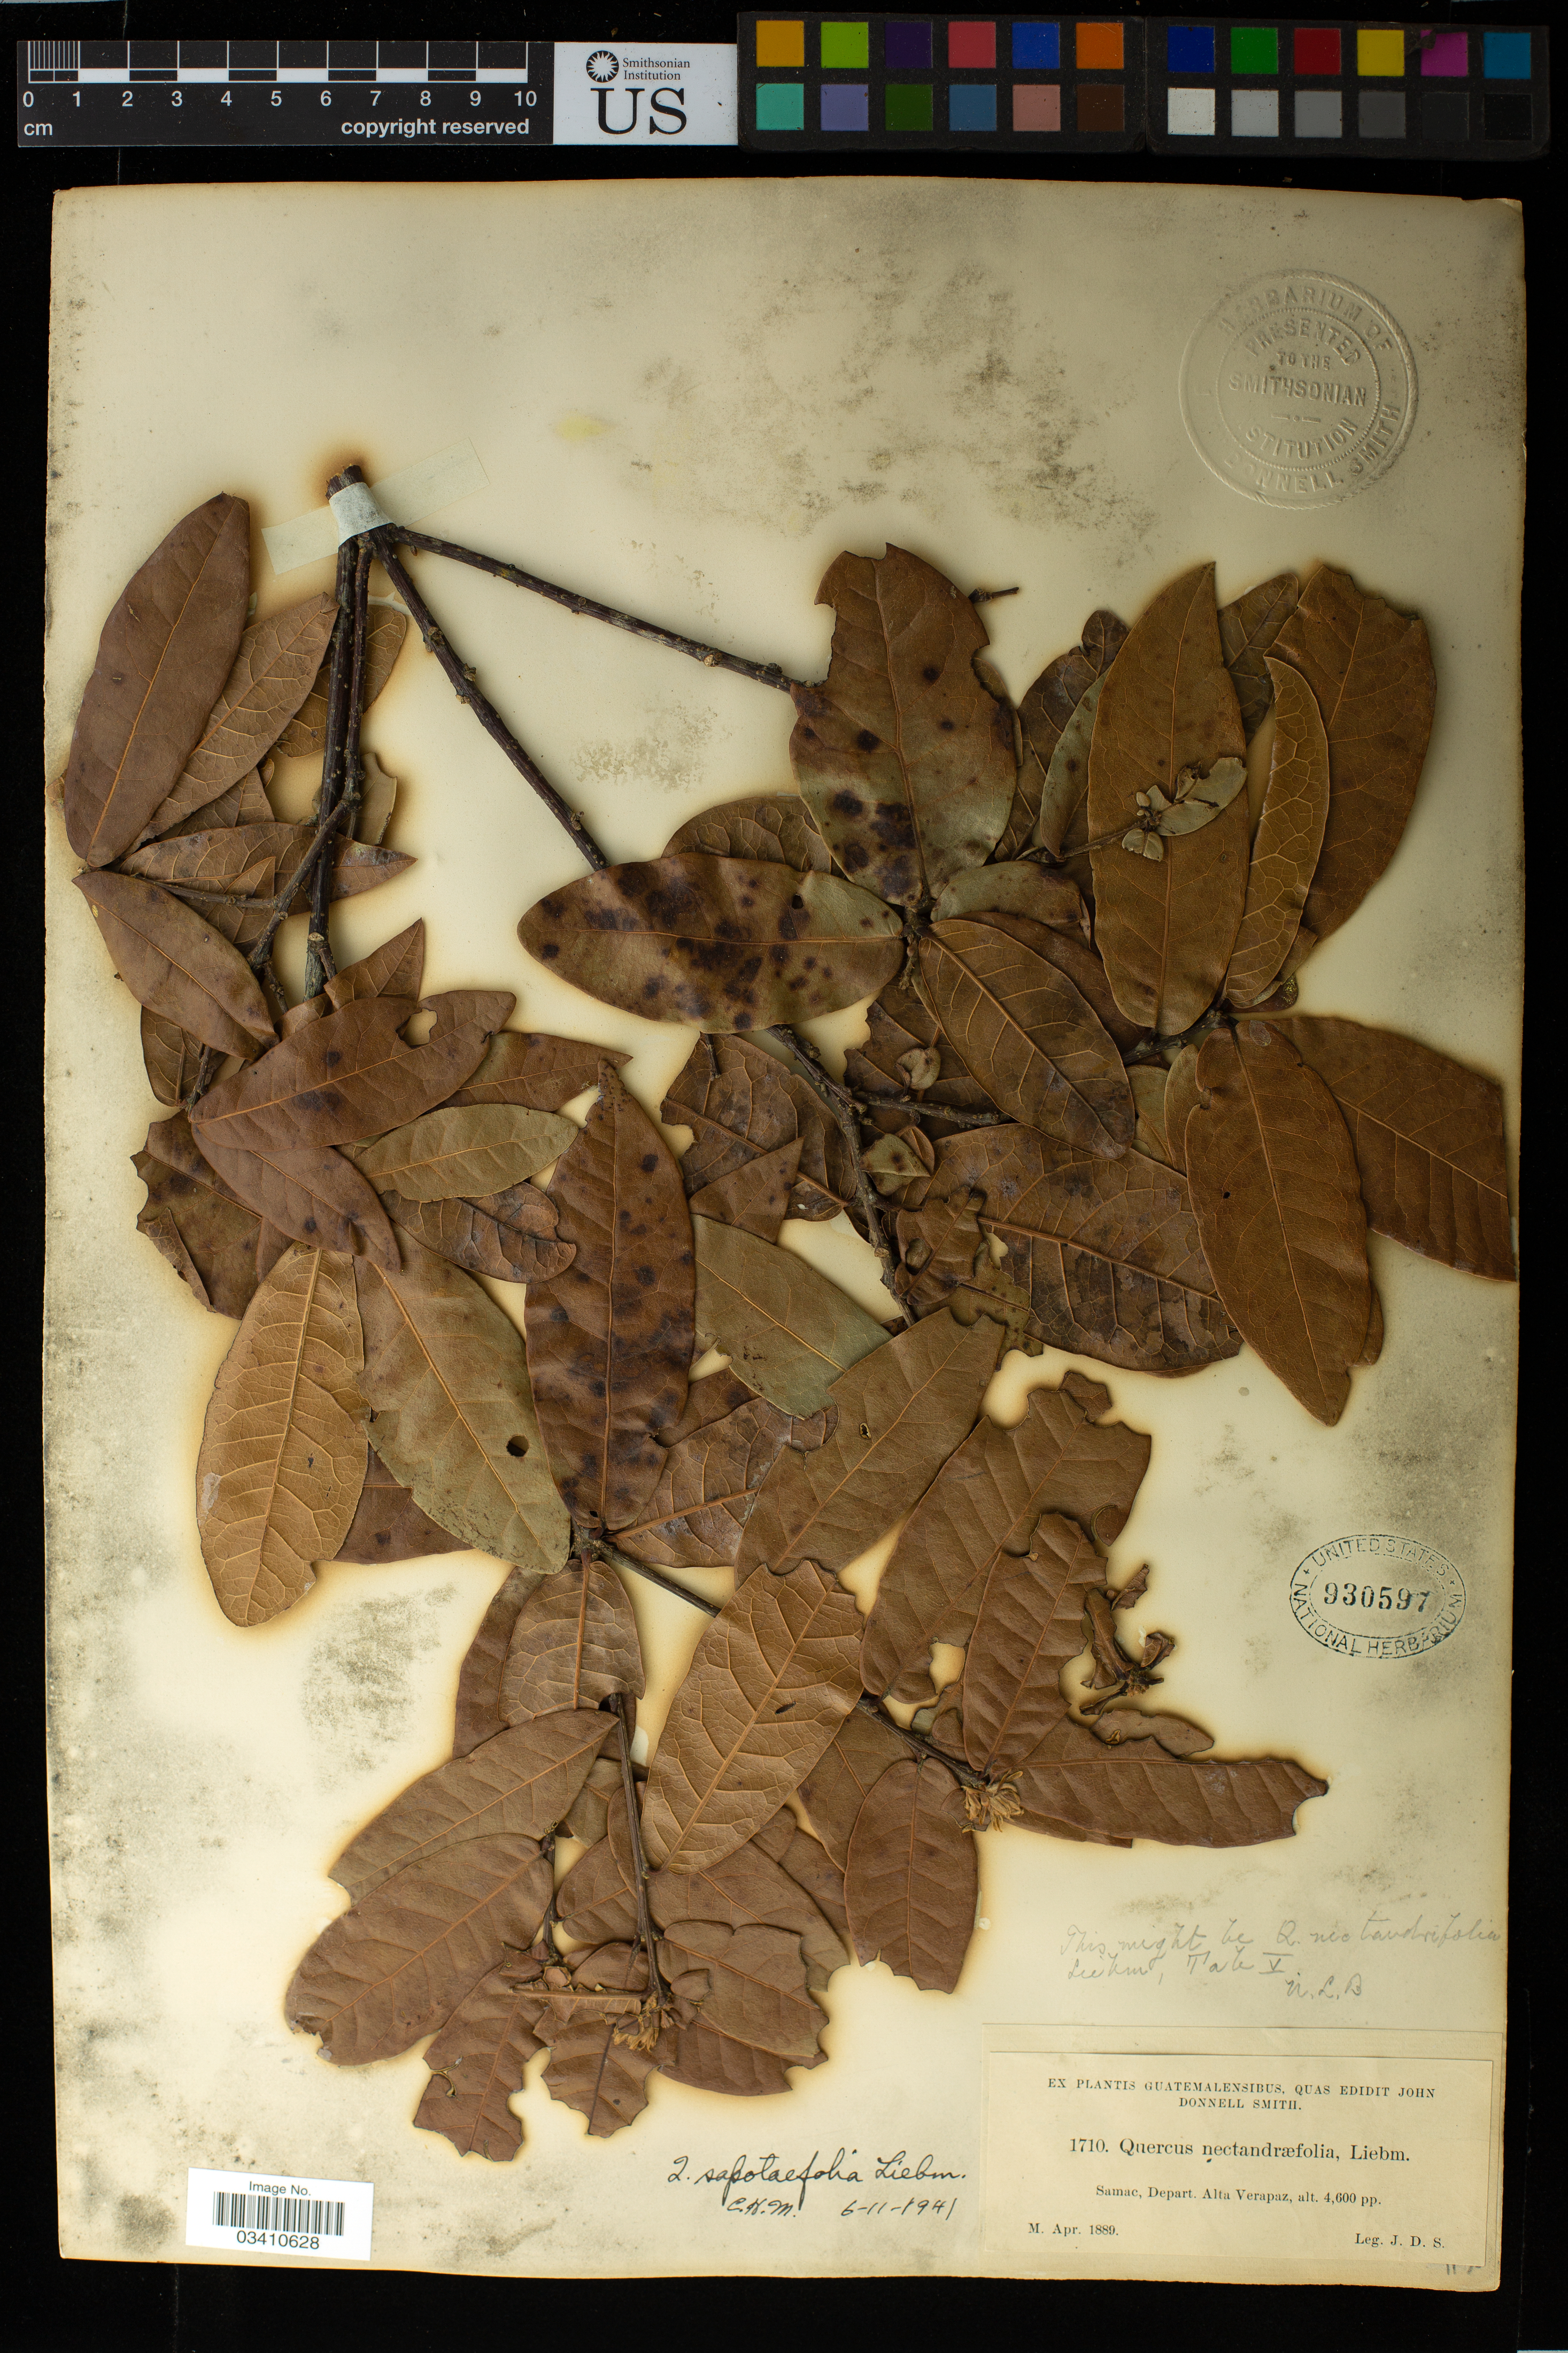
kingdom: Plantae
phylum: Tracheophyta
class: Magnoliopsida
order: Fagales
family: Fagaceae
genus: Quercus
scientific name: Quercus sapotaefolia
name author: Liebm.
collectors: J. Donnell Smith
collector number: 1710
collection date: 1889-04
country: Guatemala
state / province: Alta Verapaz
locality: Samac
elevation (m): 1402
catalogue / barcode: US 930597